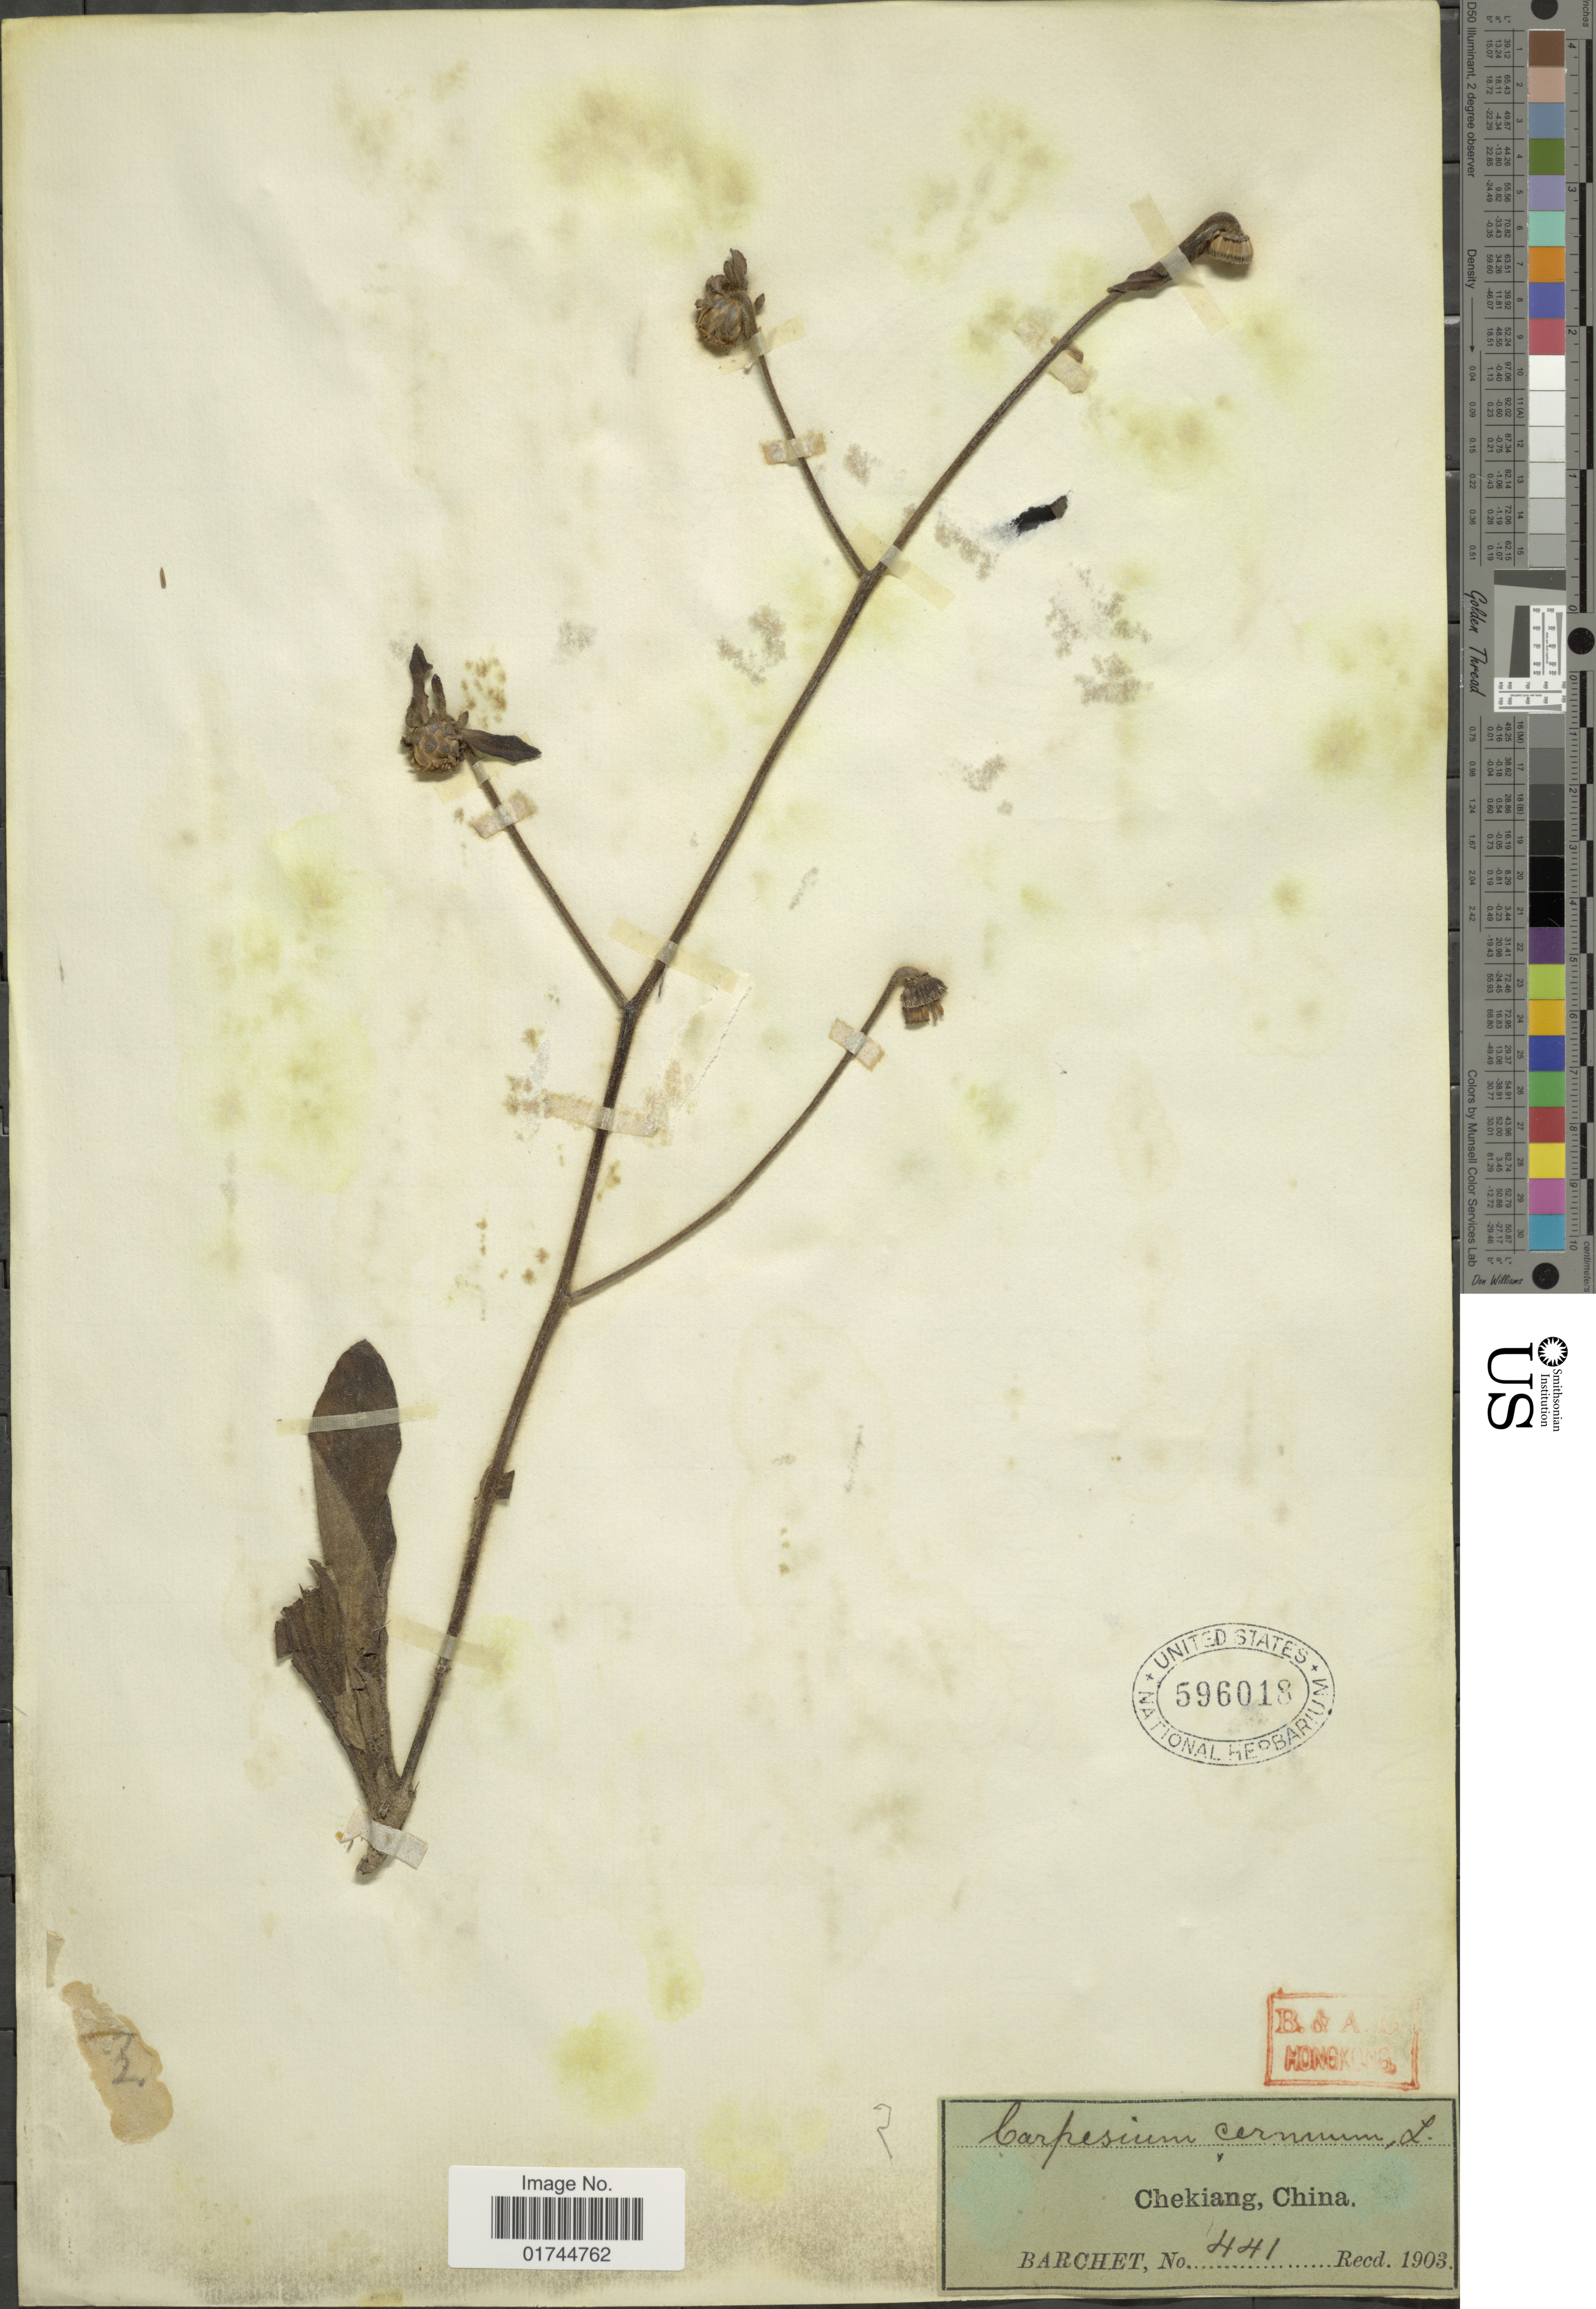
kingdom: Plantae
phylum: Tracheophyta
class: Magnoliopsida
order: Asterales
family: Asteraceae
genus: Carpesium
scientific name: Carpesium glossophyllum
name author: Maxim.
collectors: Barchet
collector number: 441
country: China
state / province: Zhejiang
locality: Chekiang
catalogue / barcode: US 596018